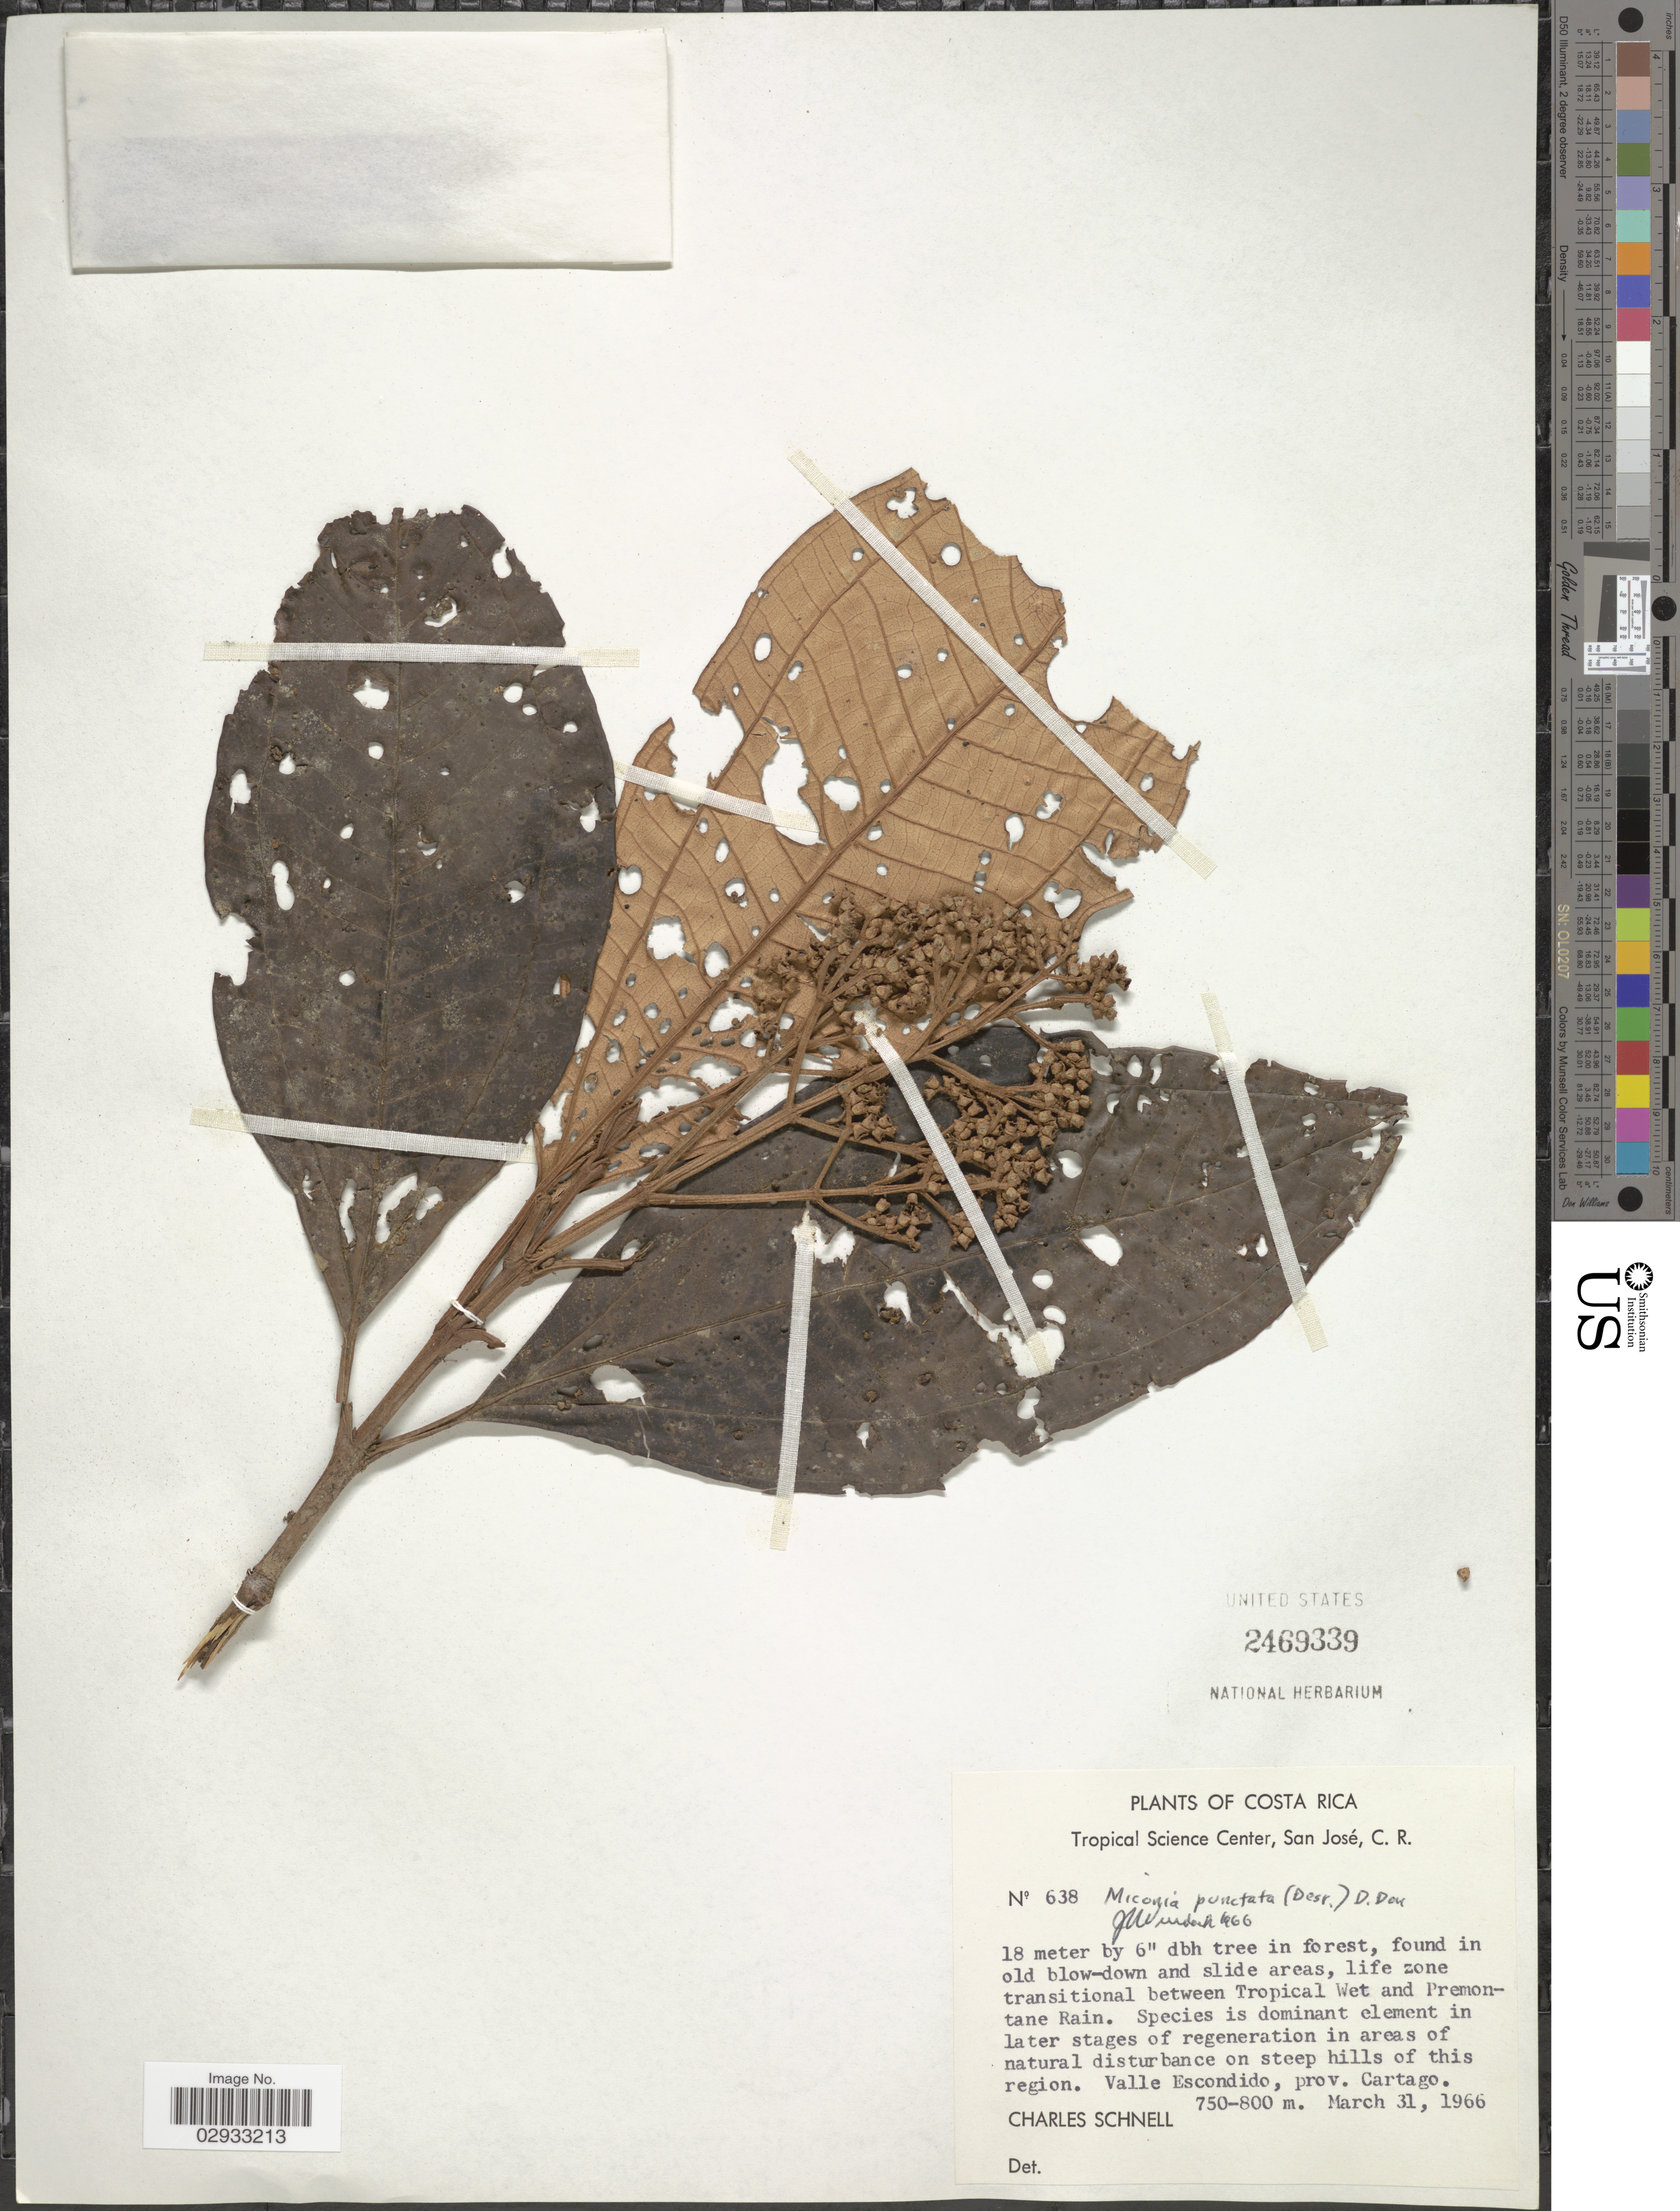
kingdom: Plantae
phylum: Tracheophyta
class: Magnoliopsida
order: Myrtales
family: Melastomataceae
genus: Miconia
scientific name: Miconia punctata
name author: (Desr.) D. Don ex DC.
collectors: C. Schnell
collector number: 638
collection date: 1966-03-31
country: Costa Rica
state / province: Cartago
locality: Life zone transitional between Tropical Wet and Premontane Rain. Valle Escondido, prov. Cartago.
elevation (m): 750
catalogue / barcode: US 2469339